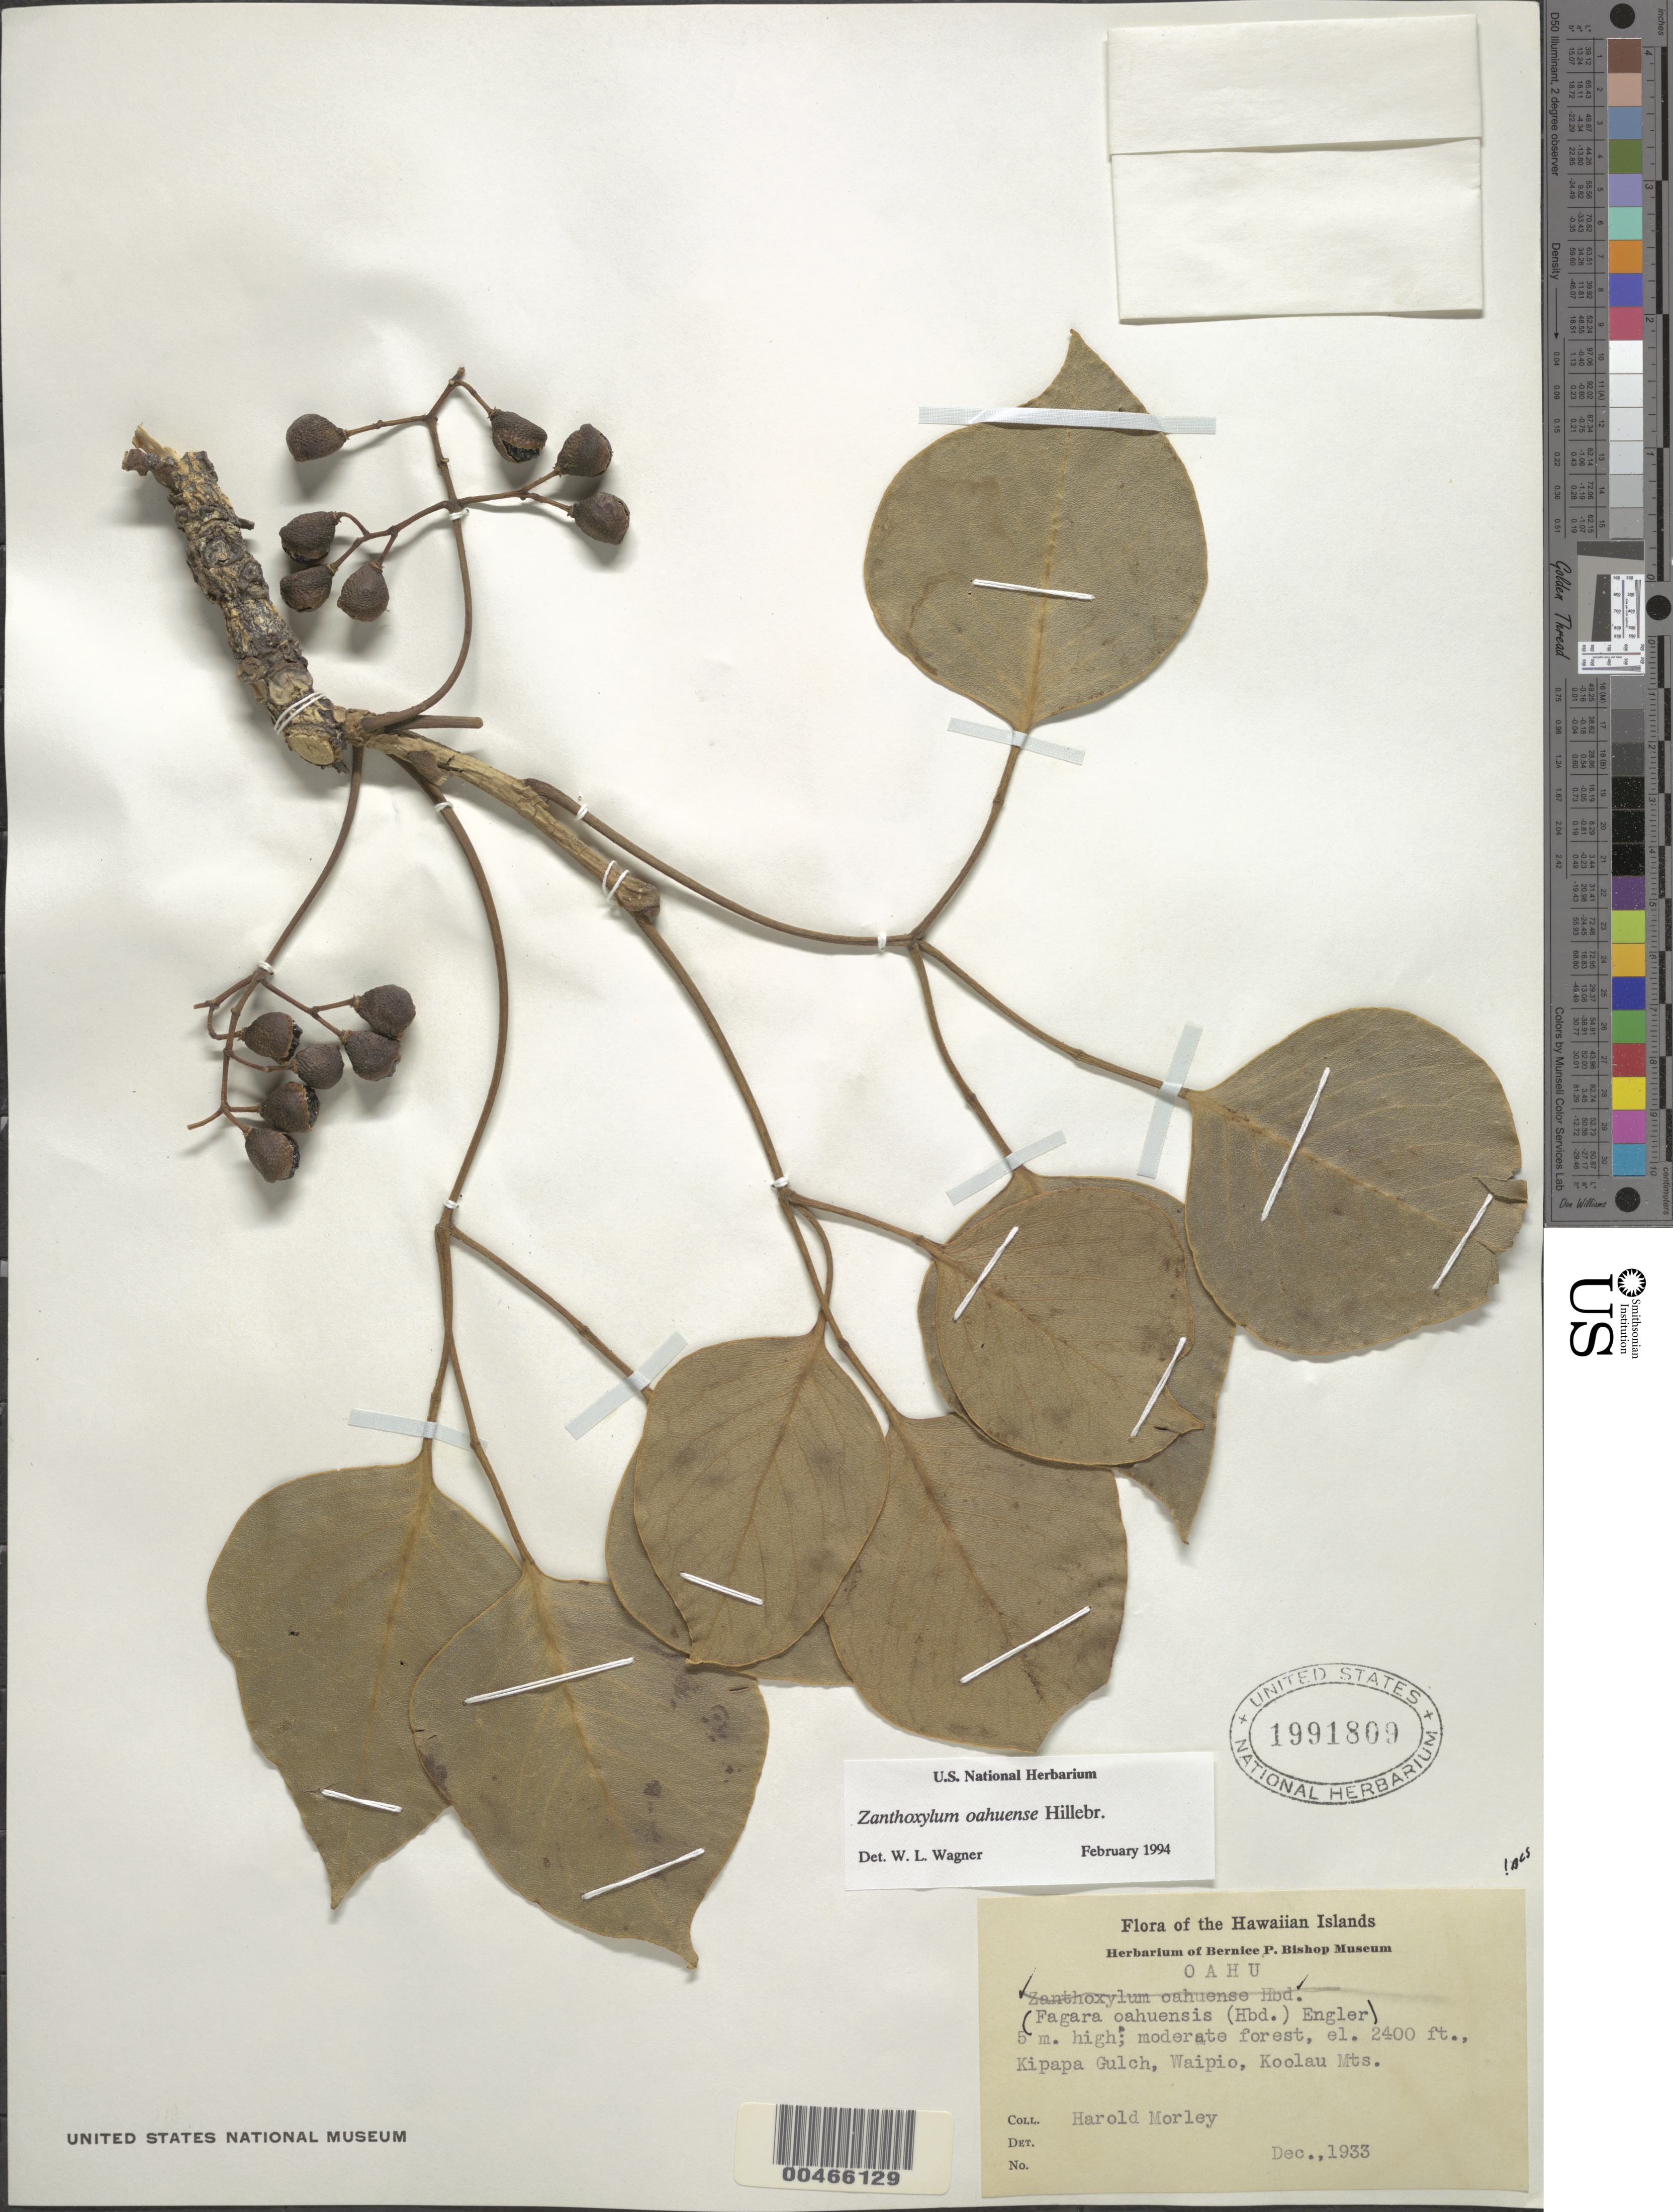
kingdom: Plantae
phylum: Tracheophyta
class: Magnoliopsida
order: Sapindales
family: Rutaceae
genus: Zanthoxylum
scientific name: Zanthoxylum oahuense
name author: Hillebr.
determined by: Wagner, W. L., (BOT), Smithsonian Institution - National Museum of Natural History (UNITED STATES)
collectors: H. Morley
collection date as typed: Dec 1933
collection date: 1933-12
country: United States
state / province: Hawaii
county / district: Honolulu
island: Oahu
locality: Kipapa Gulch, Waipio, Koolau Mts.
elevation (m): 732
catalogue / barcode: US 1991809